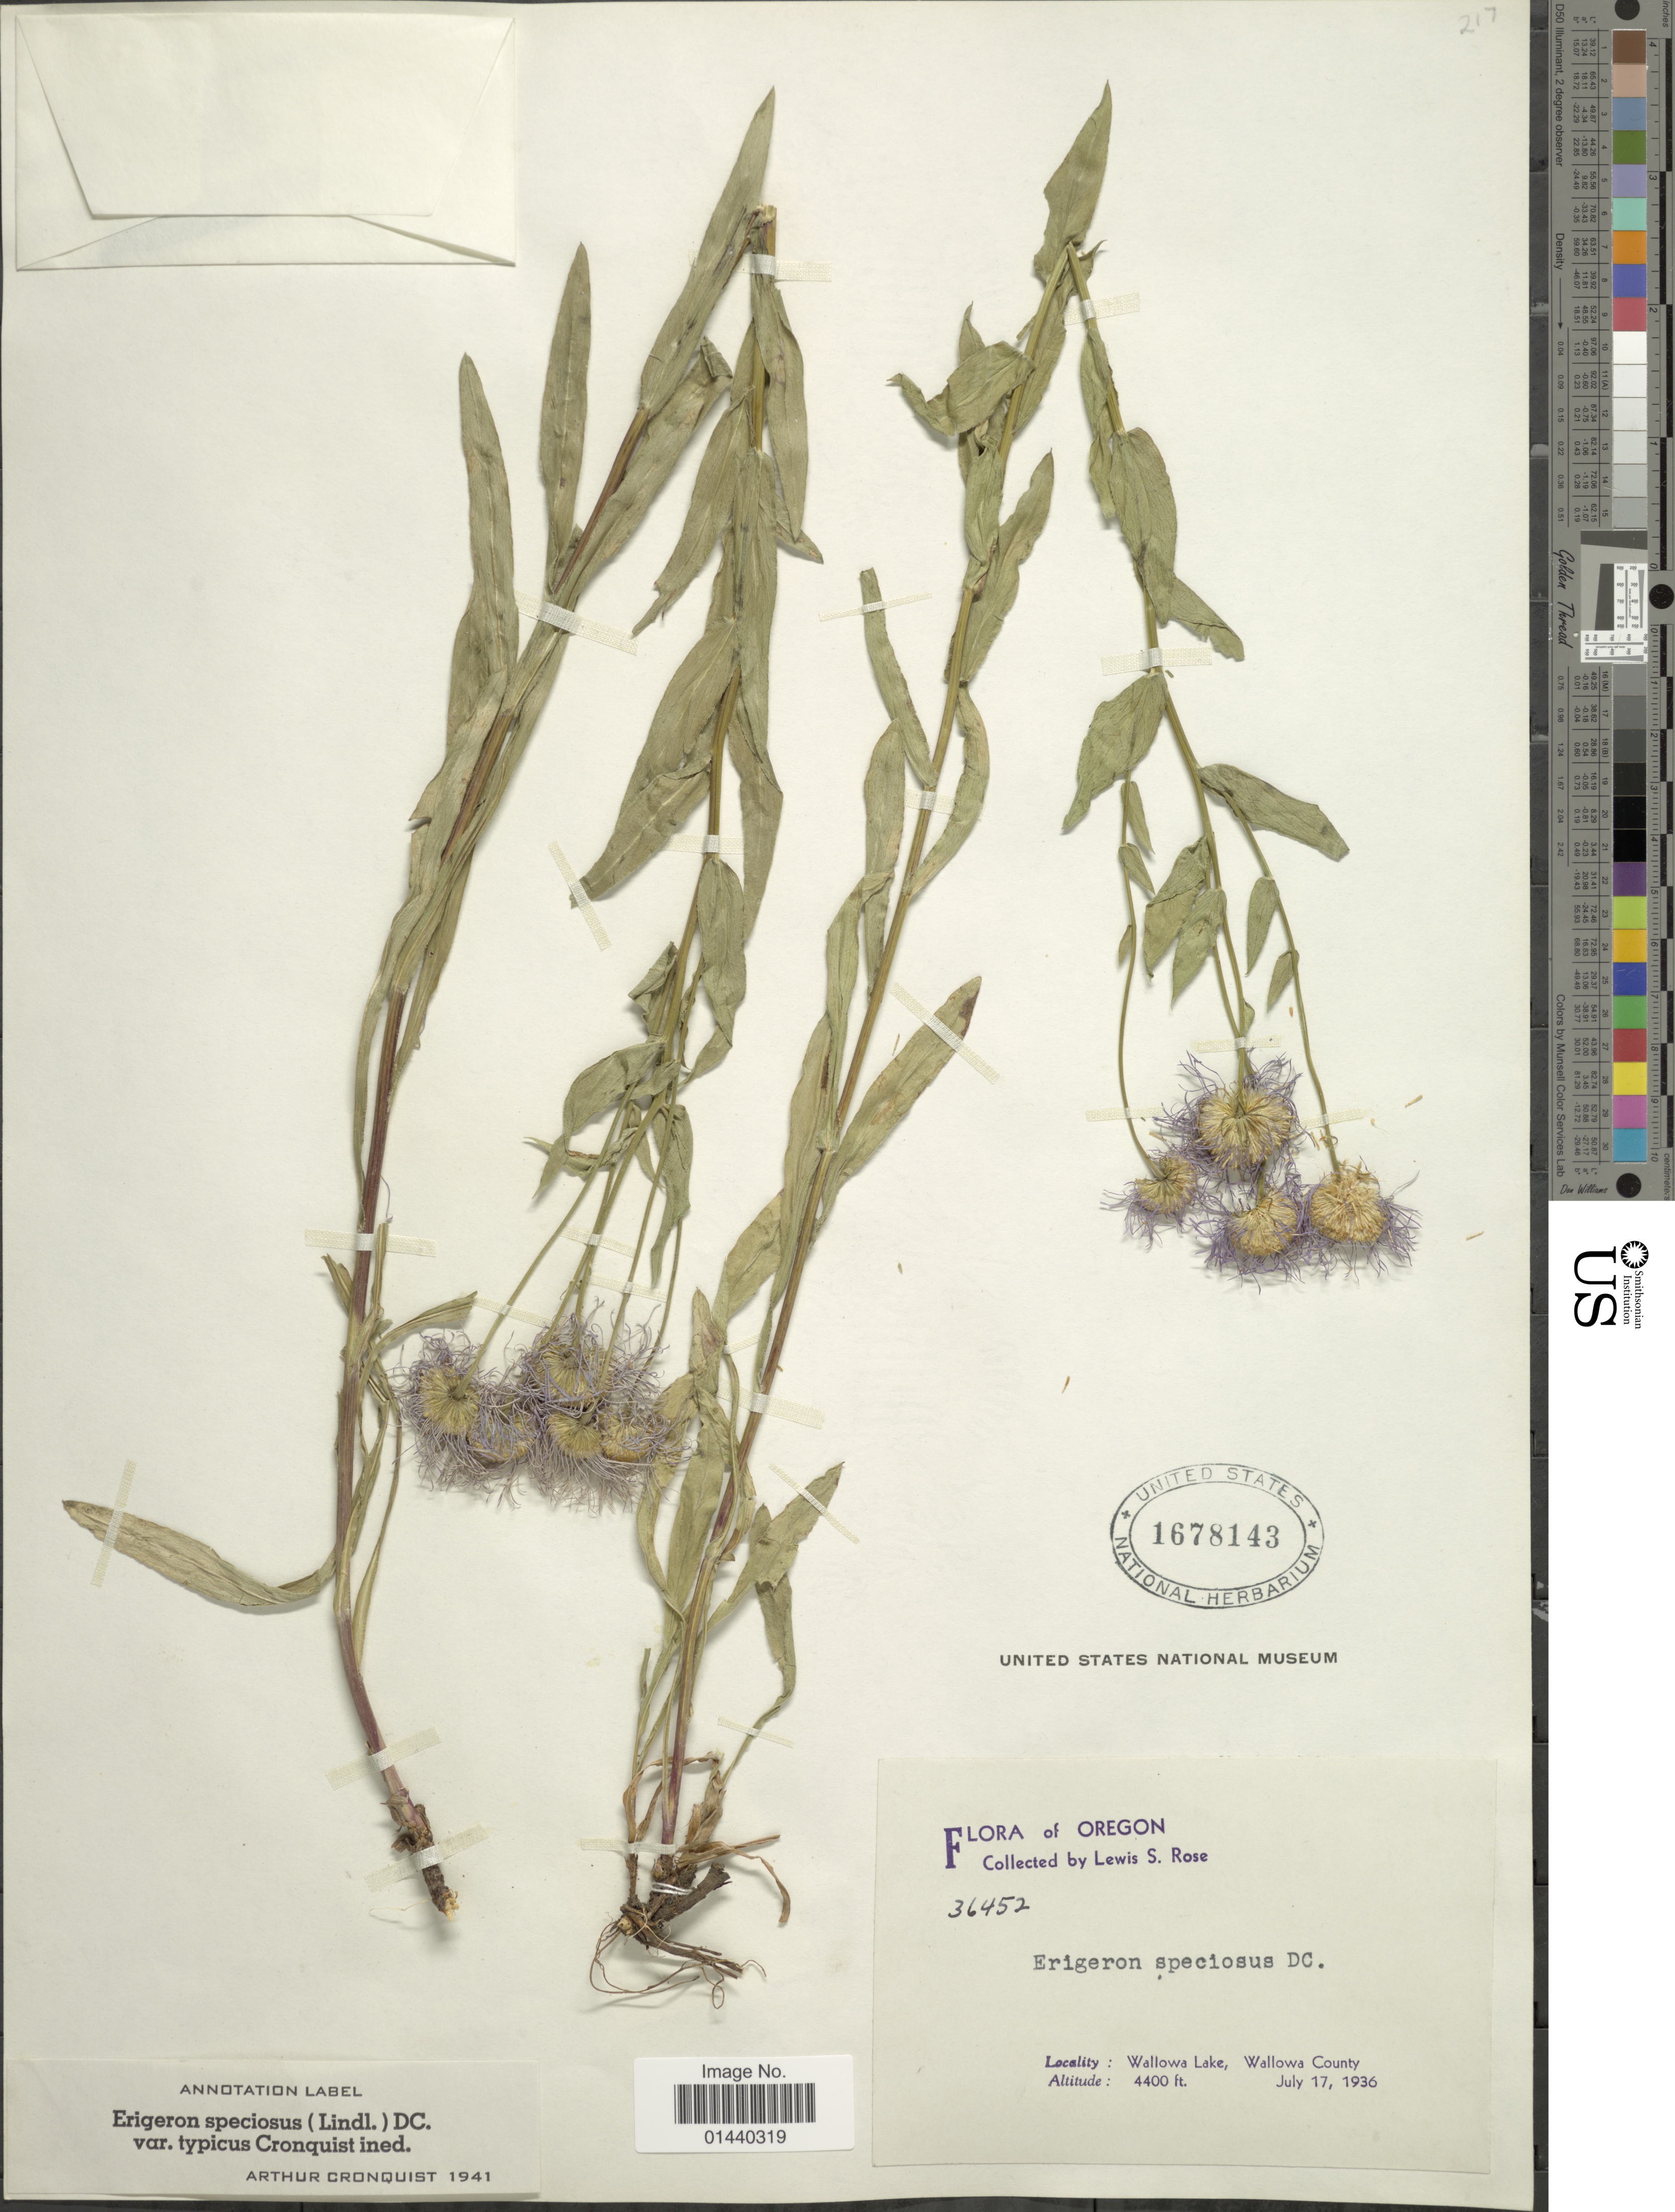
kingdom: Plantae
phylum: Tracheophyta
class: Magnoliopsida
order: Asterales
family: Asteraceae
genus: Erigeron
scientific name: Erigeron speciosus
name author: (Lindl.) DC.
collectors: L. S. Rose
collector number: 36452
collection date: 1936-07-17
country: United States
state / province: Oregon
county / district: Wallowa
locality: Wallowa Lake, Wallowa County.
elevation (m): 1341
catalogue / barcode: US 1678143